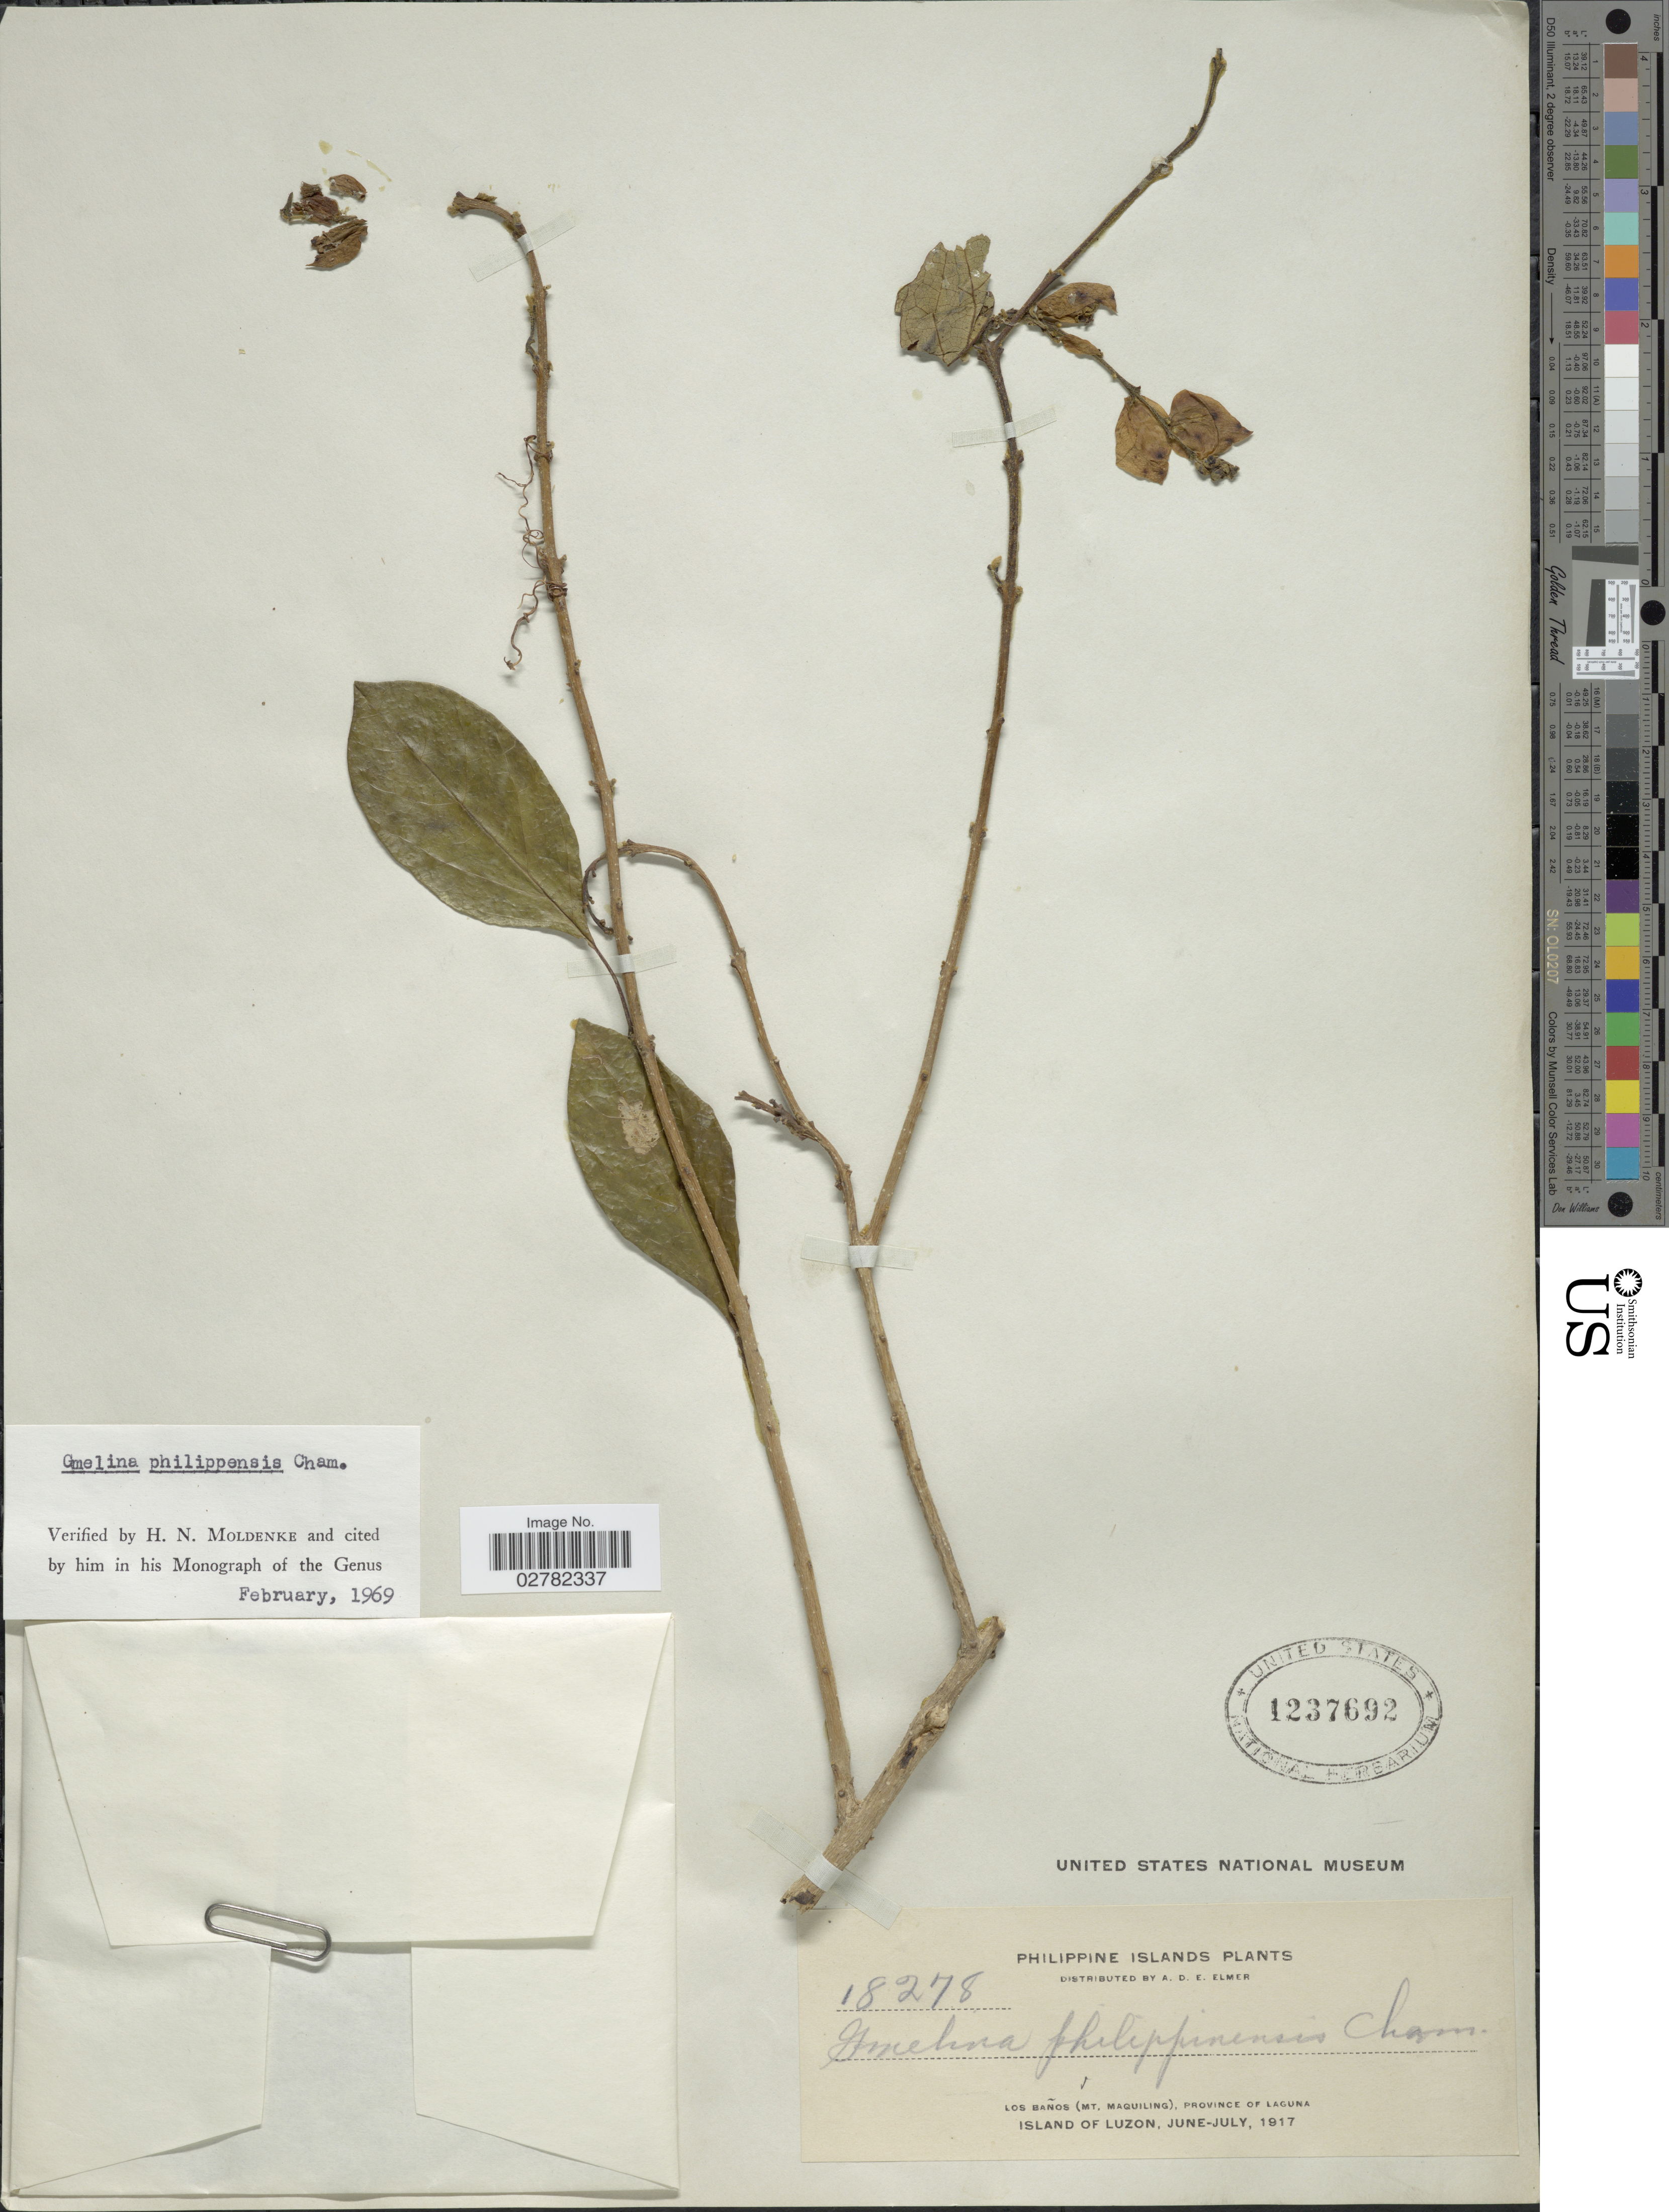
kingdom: Plantae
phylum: Tracheophyta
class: Magnoliopsida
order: Lamiales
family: Lamiaceae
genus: Gmelina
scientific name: Gmelina philippinensis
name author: Cham.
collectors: A. D. E. Elmer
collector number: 18278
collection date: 1917-06/1917-07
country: Philippines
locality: Philippine Islands. Los Baños (Mt. Maquiling), Province of Laguna. Island of Luzon.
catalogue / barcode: US 1237692